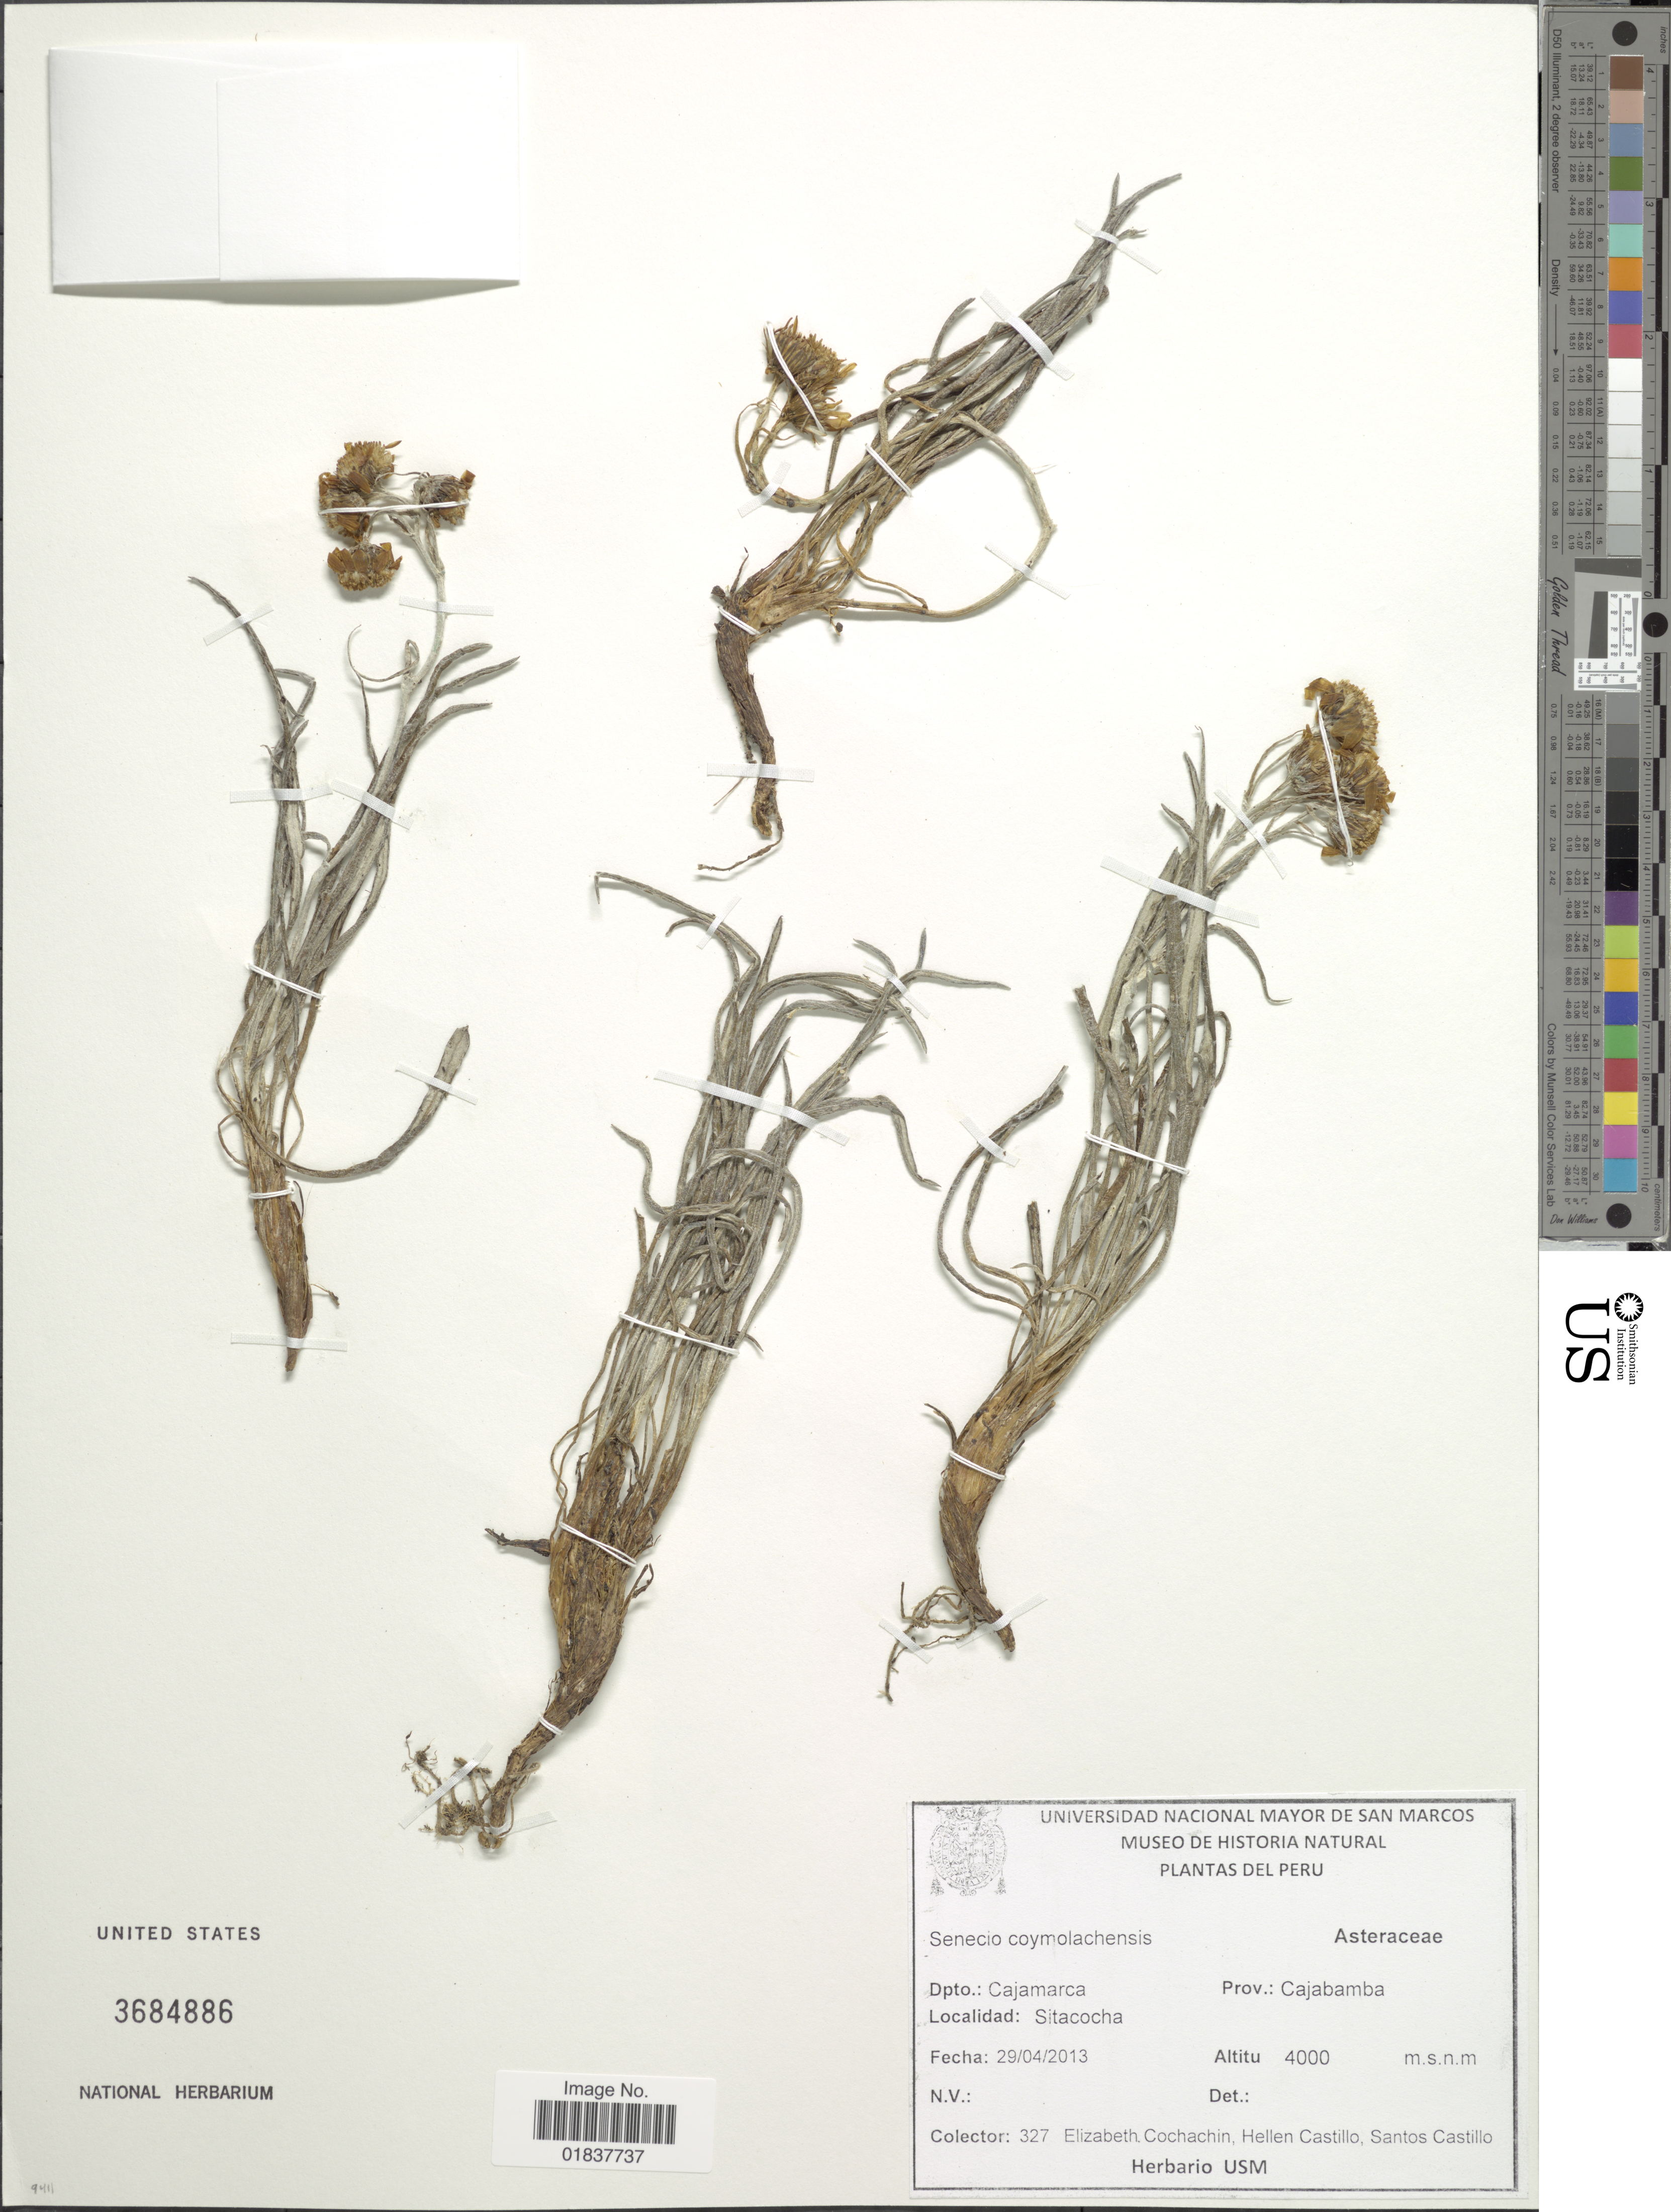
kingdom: Plantae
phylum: Tracheophyta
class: Magnoliopsida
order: Asterales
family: Asteraceae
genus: Senecio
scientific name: Senecio coymolachensis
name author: Cabrera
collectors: E. Cochachin Guerrero, H. Castillo & S. Castillo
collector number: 327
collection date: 2013-04-29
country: Peru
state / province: Cajamarca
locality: Prov. Cajambamba,. Sitacocha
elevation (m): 4000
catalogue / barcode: US 3684886